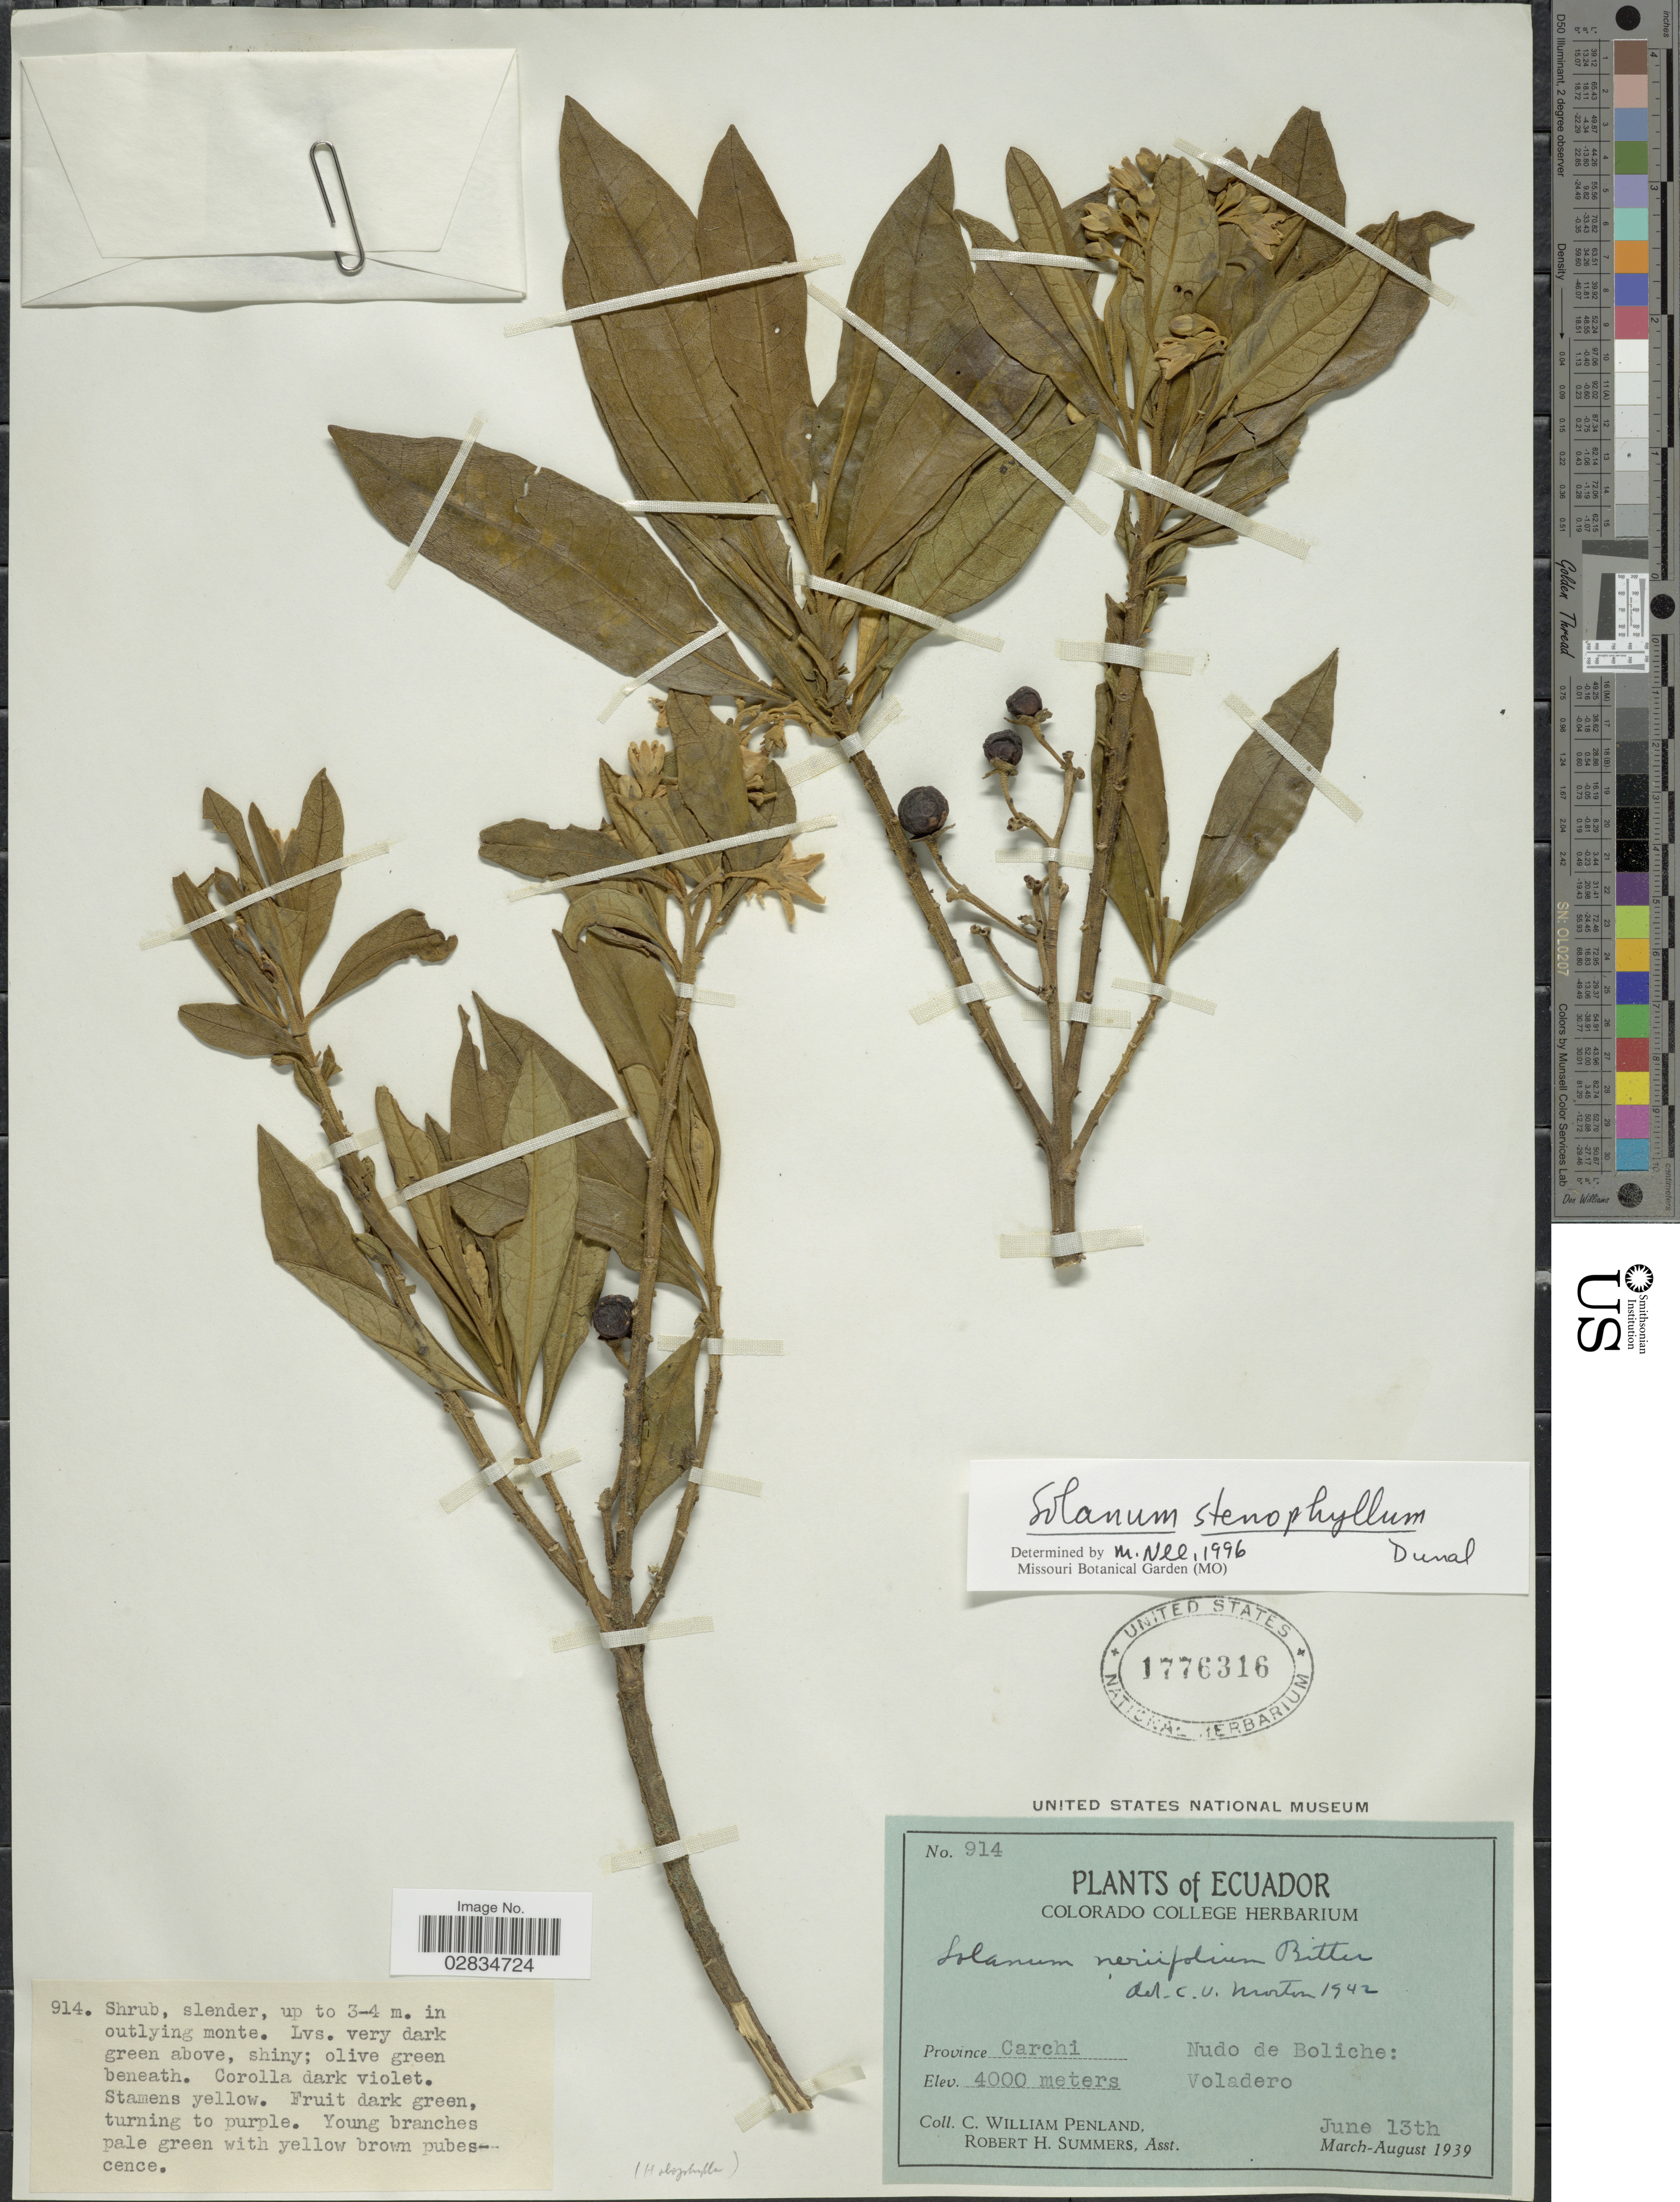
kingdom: Plantae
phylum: Tracheophyta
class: Magnoliopsida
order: Solanales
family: Solanaceae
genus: Solanum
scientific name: Solanum stenophyllum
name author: Dunal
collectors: C. W. Penland & R. Summers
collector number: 914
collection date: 1939-06-13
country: Ecuador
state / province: Carchi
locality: Nudo de Boliche: Voladero.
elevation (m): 4000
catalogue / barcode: US 1776316